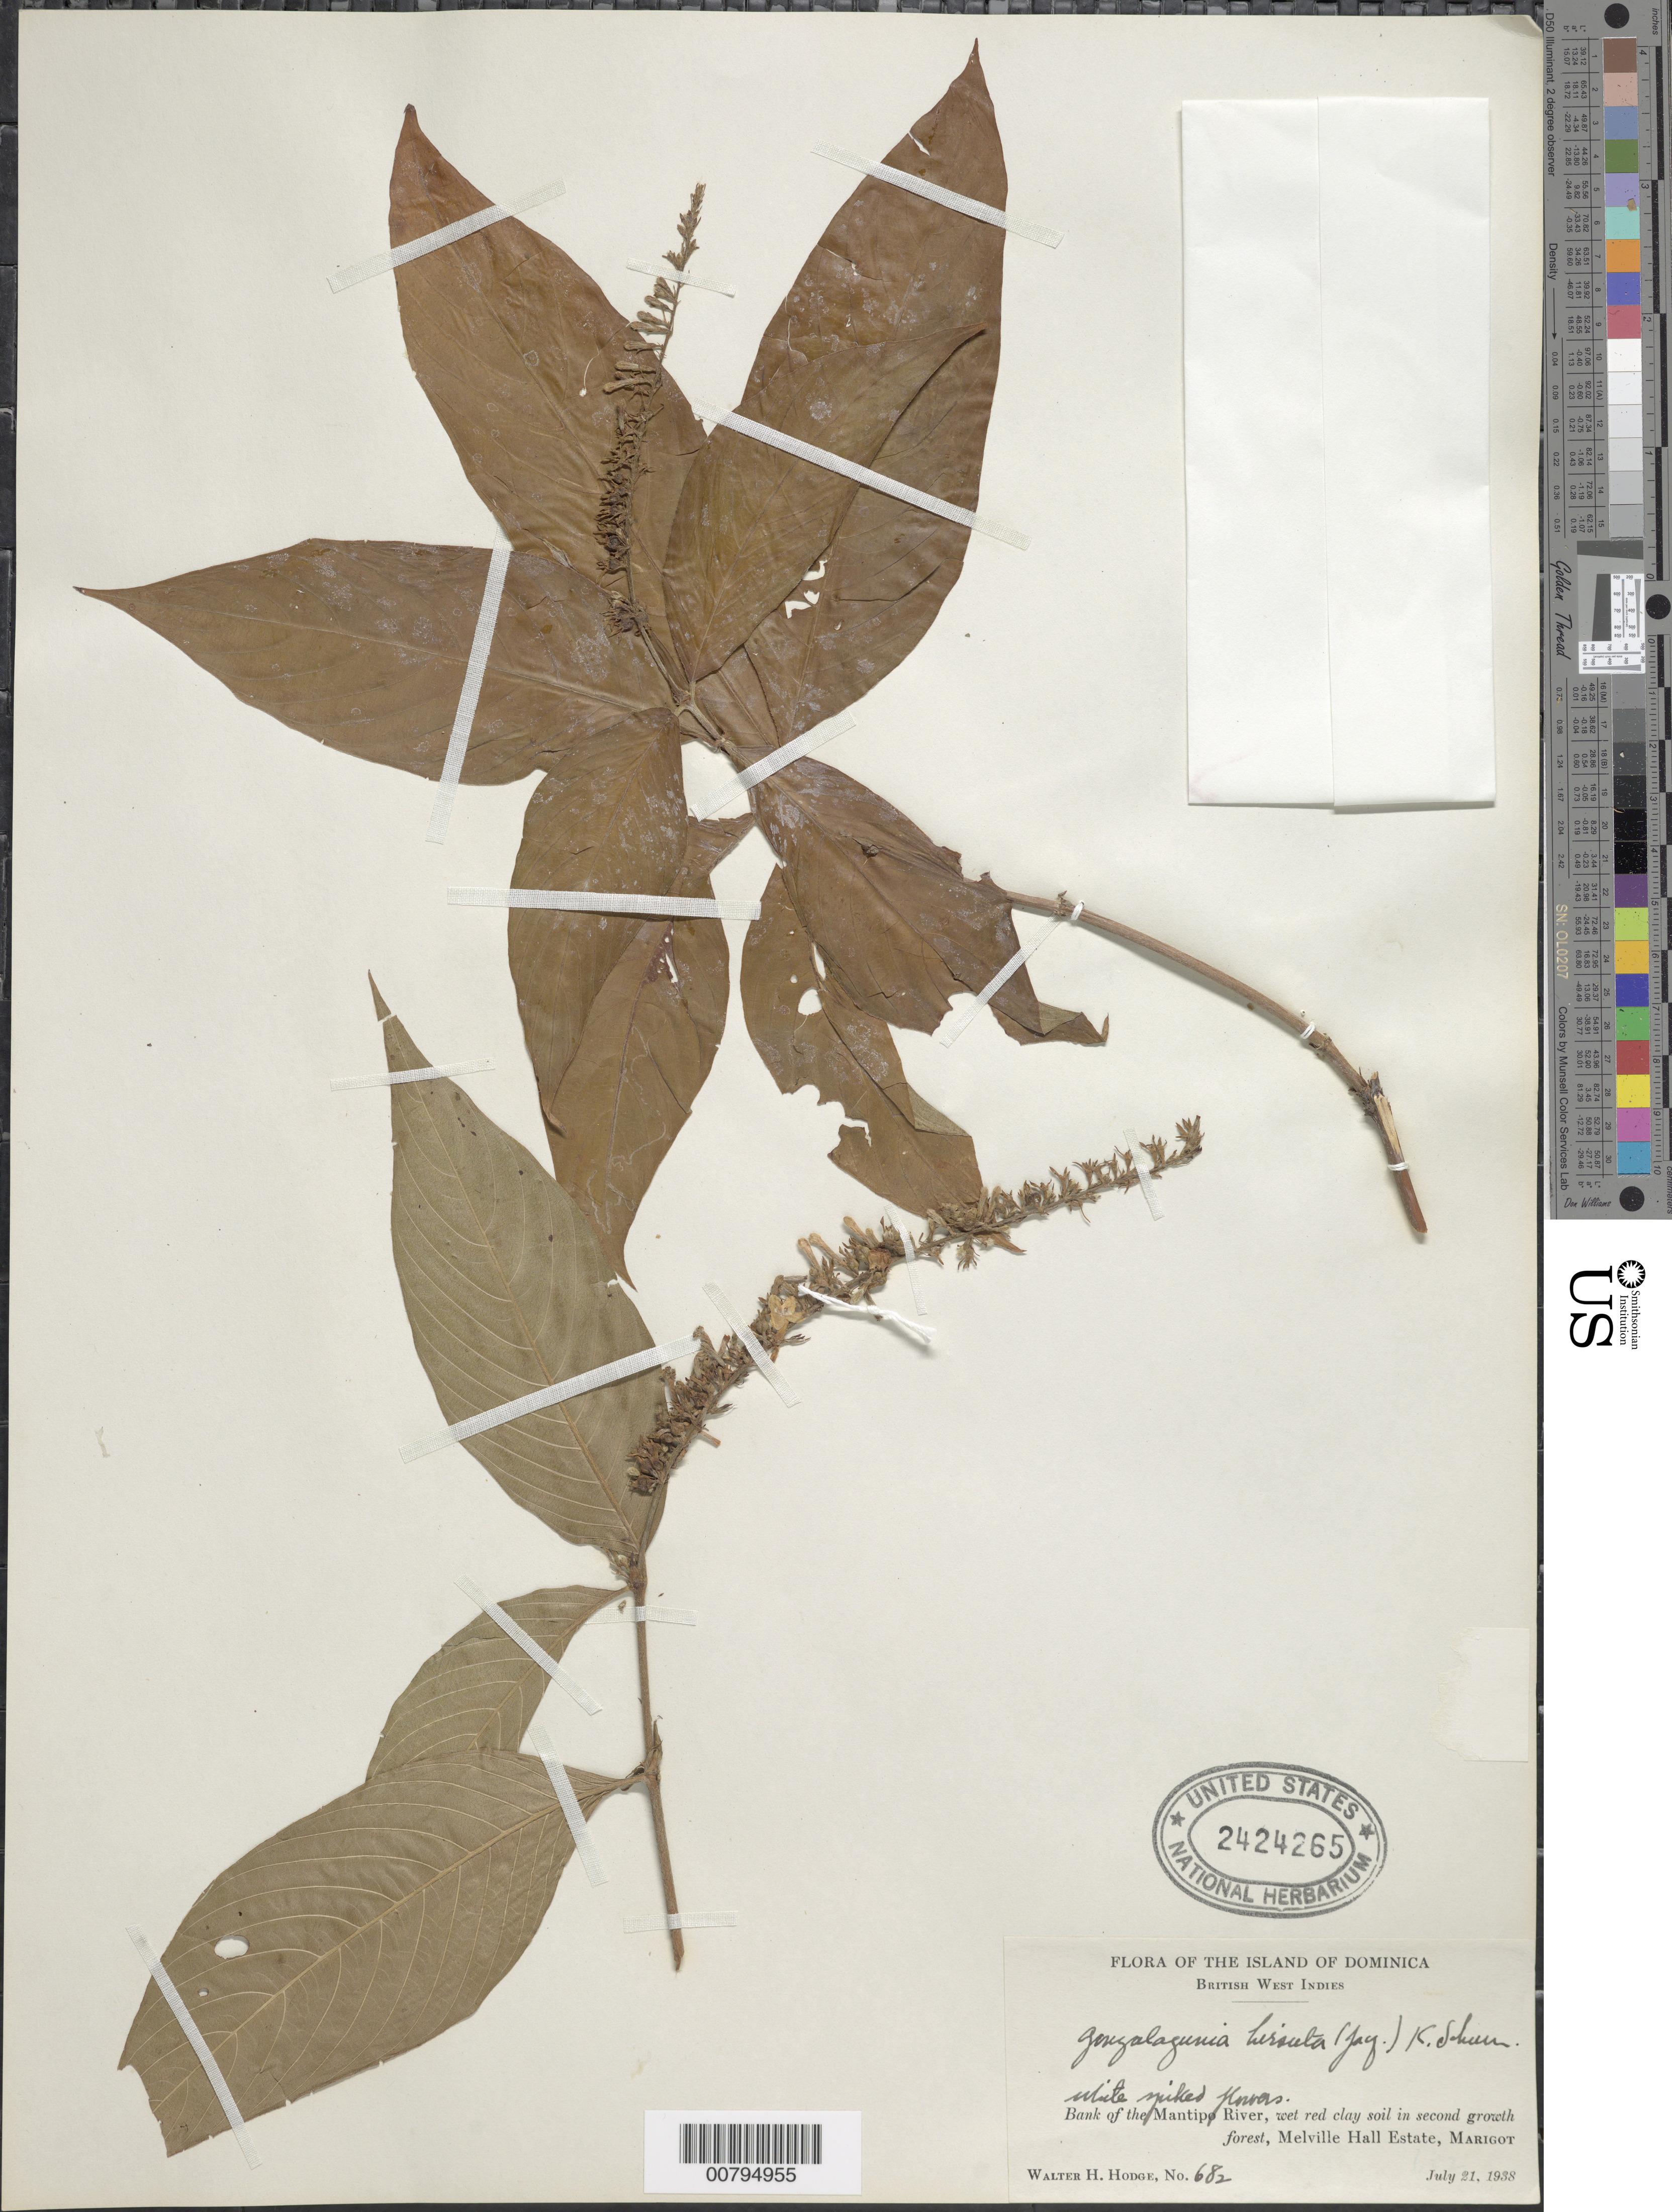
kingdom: Plantae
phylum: Tracheophyta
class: Magnoliopsida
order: Gentianales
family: Rubiaceae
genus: Gonzalagunia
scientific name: Gonzalagunia hirsuta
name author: Schum.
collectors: W. Hodge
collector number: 682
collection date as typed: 21 Jul 1938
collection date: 1938-07-21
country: Dominica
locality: Bank of the Mantipo River. Melville Hall Estate, Marigot.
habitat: Wet red clay in second growth forest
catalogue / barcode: US 2424265